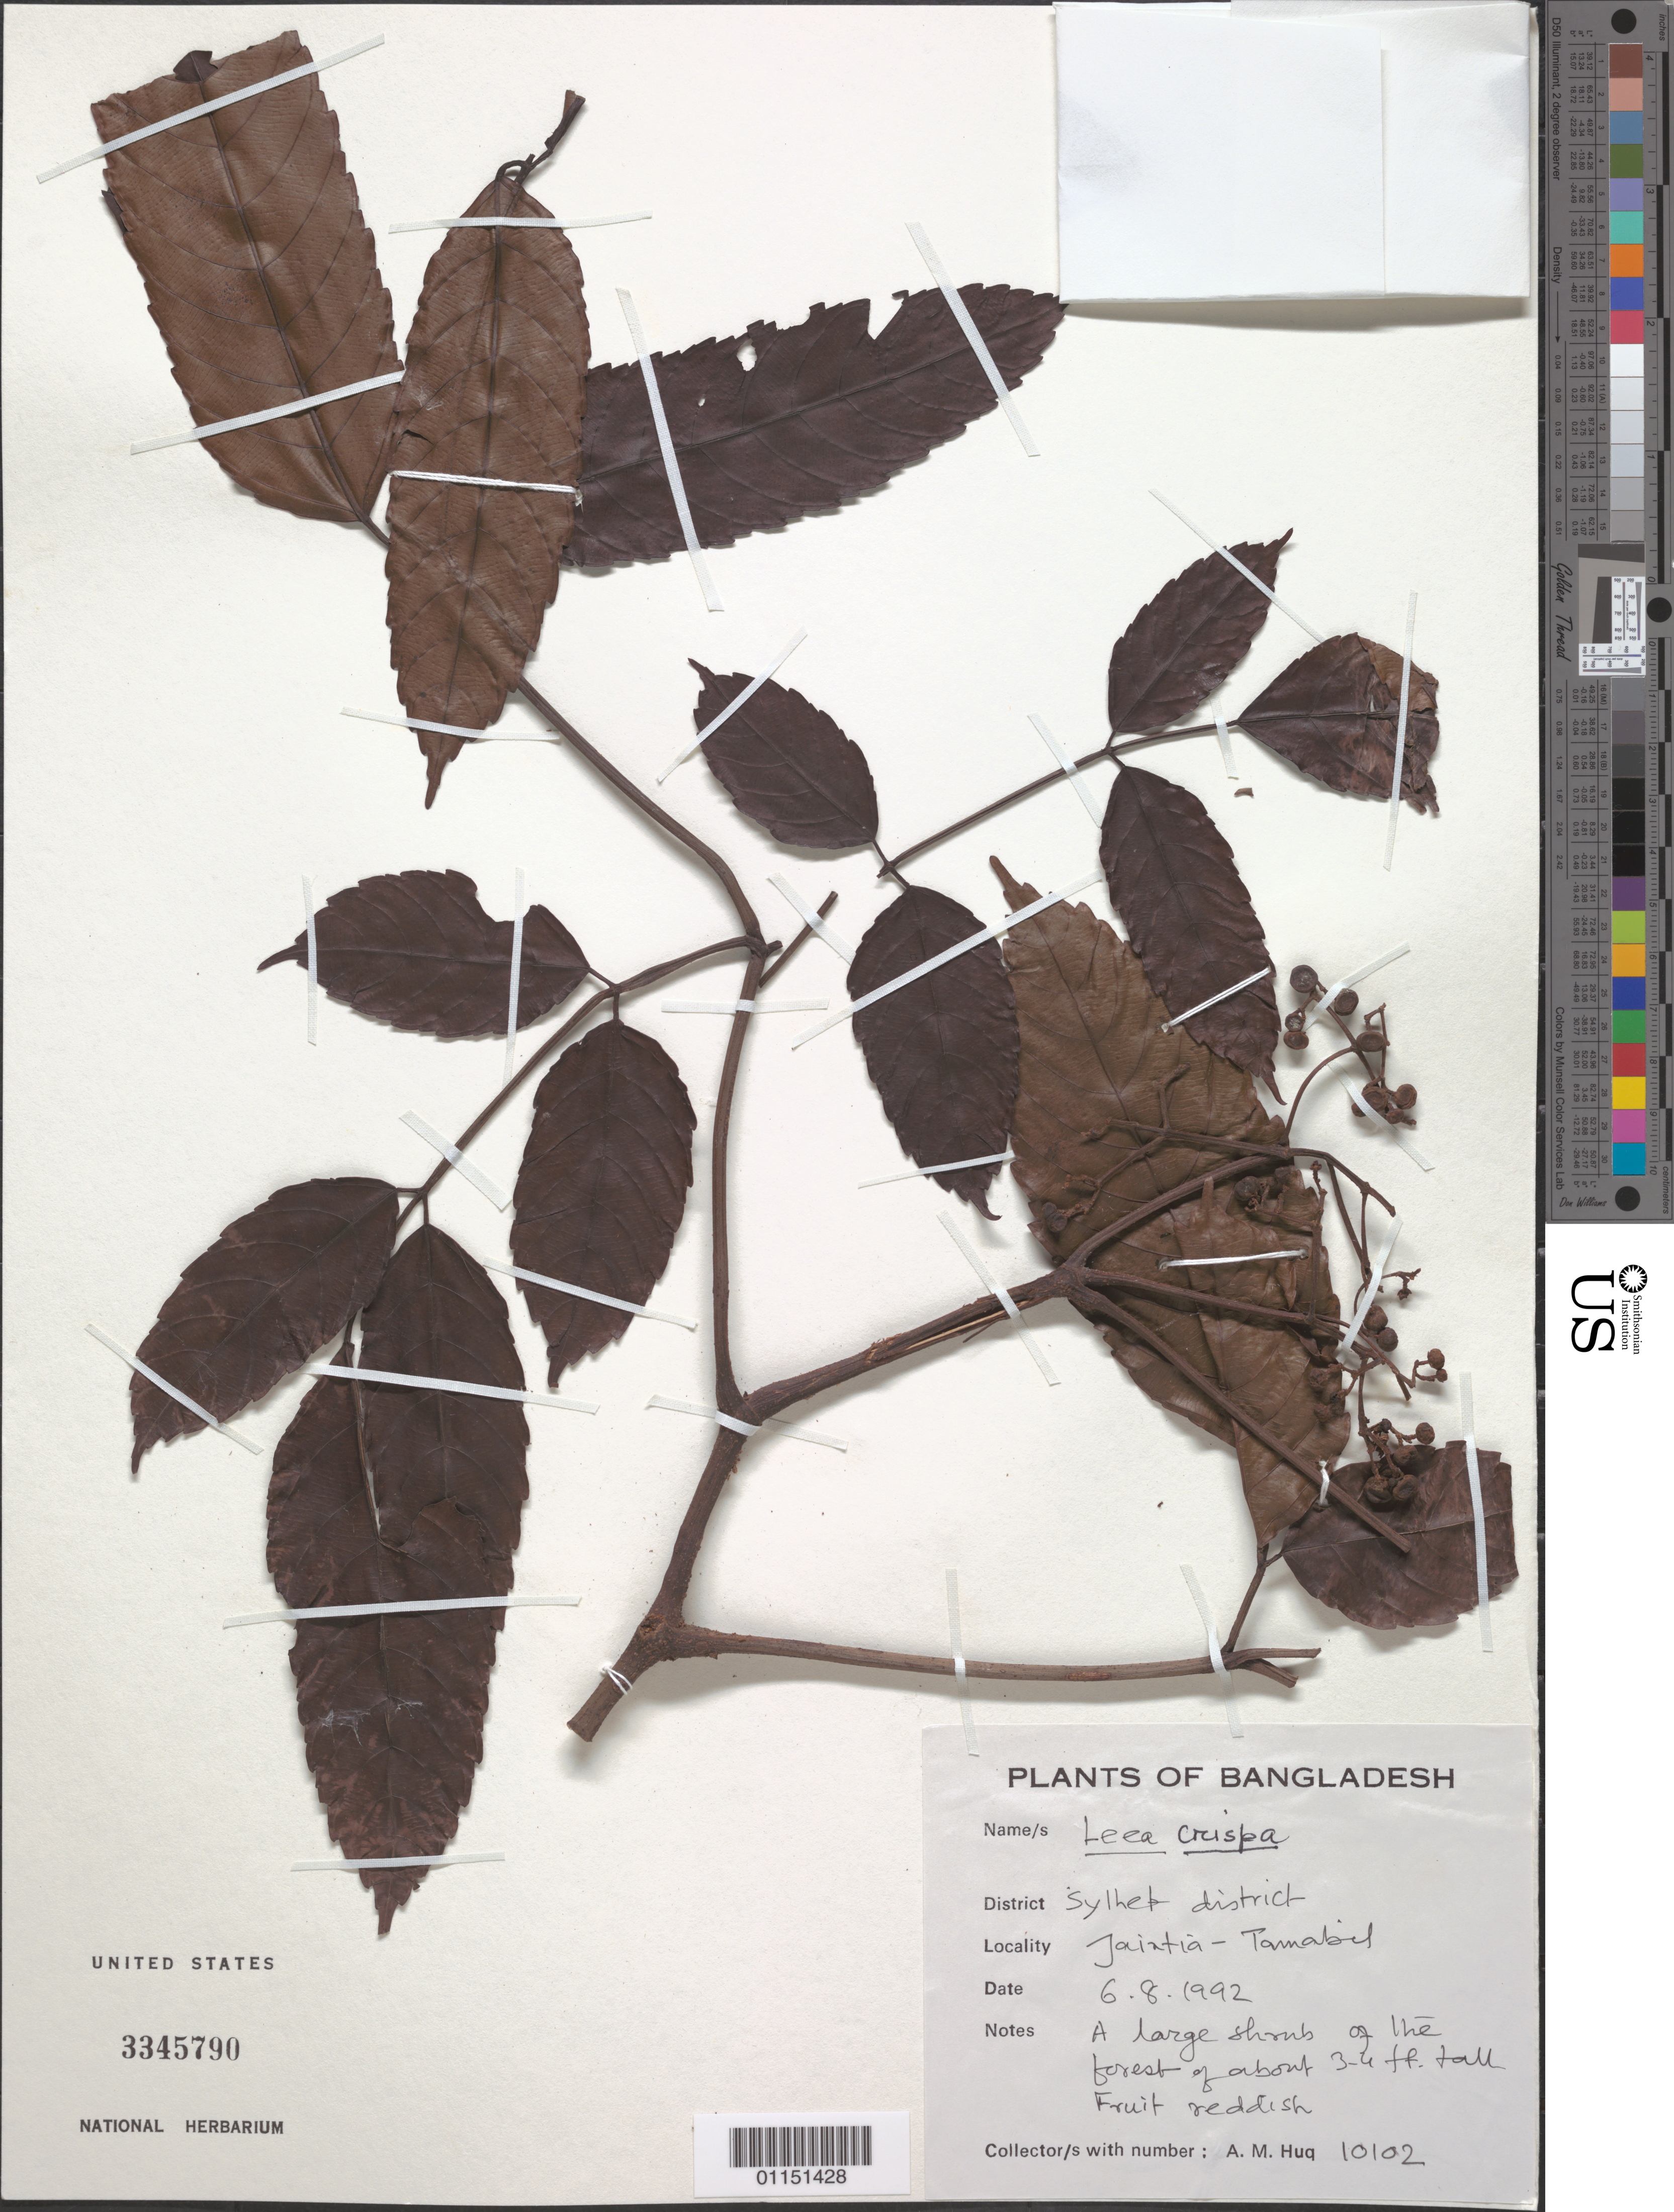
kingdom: Plantae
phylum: Tracheophyta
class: Magnoliopsida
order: Vitales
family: Vitaceae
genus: Leea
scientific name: Leea asiatica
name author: (L.) Ridsdale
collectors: A. M. Huq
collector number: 10102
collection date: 1992-08-06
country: Bangladesh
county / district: Sylhet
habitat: A large shrub of the forest.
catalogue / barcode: US 3345790